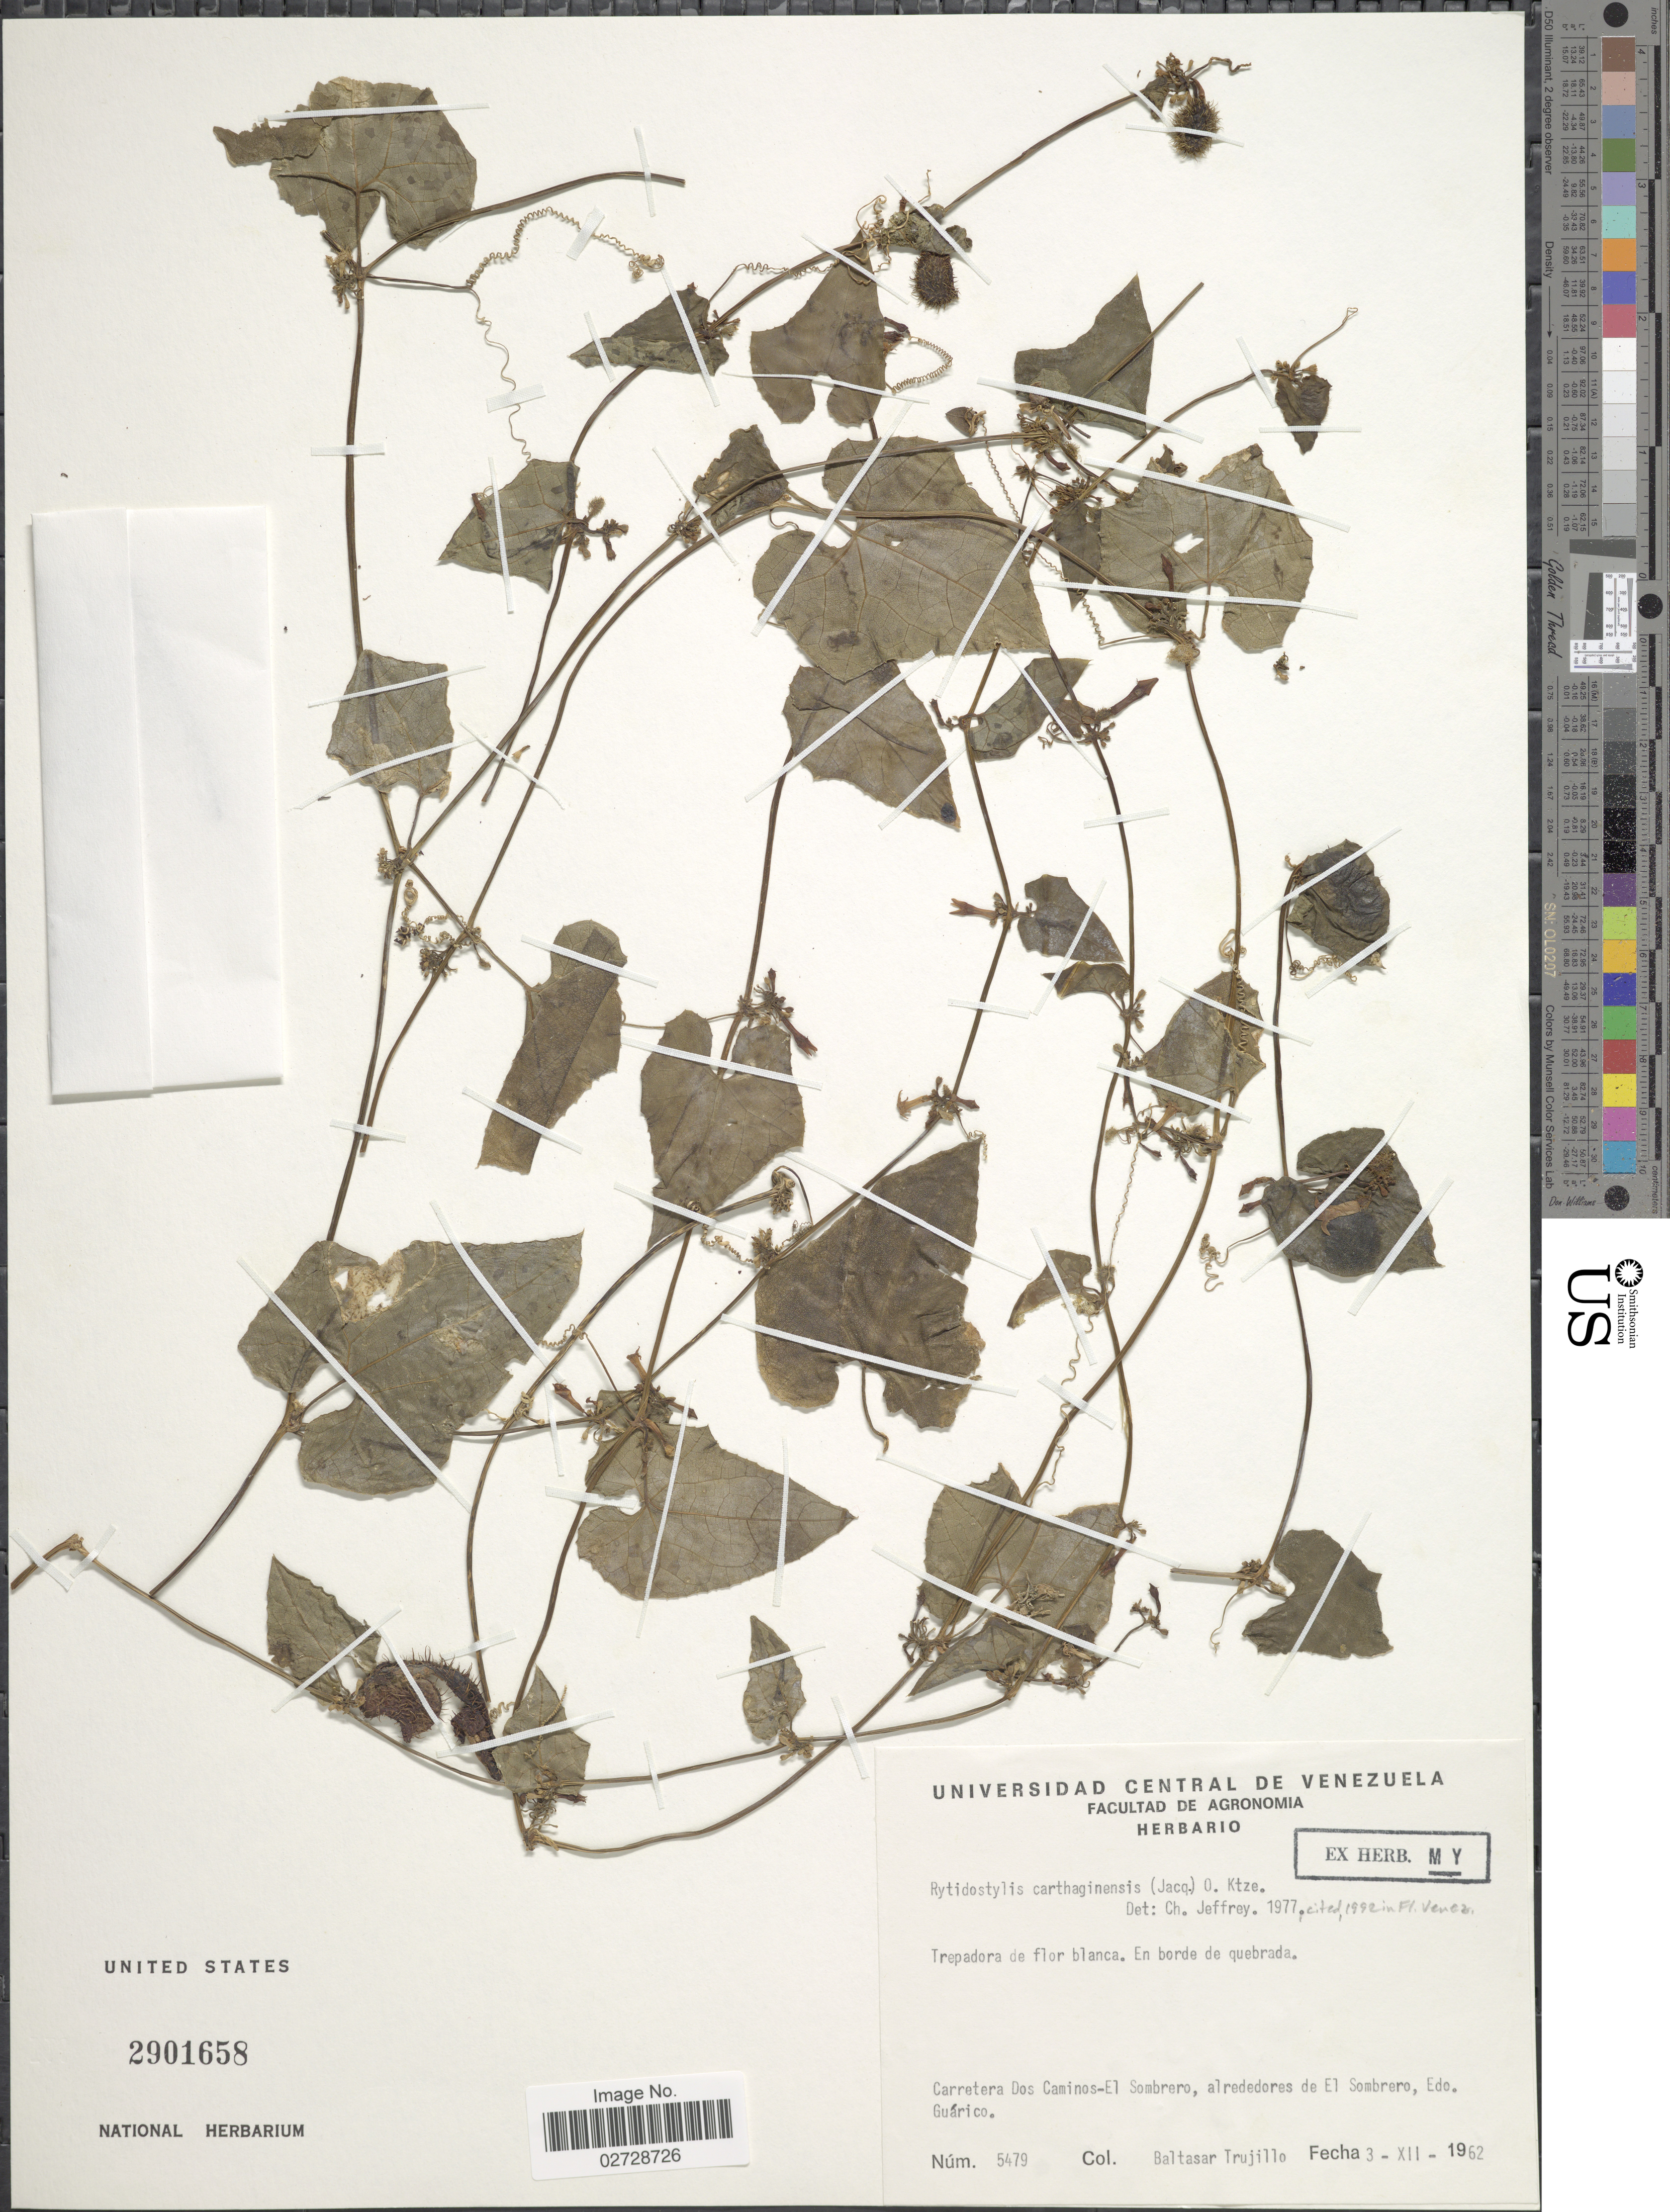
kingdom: Plantae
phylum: Tracheophyta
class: Magnoliopsida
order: Cucurbitales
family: Cucurbitaceae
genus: Cyclanthera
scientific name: Cyclanthera carthagenensis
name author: (Jacq.) H. Schaef. & S.S. Renner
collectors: B. Trujillo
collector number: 5479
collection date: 1962-12-03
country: Venezuela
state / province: Guárico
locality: Carretera Dos Caminos- El Sombrero, alrededores de El Sombrero.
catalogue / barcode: US 2901658